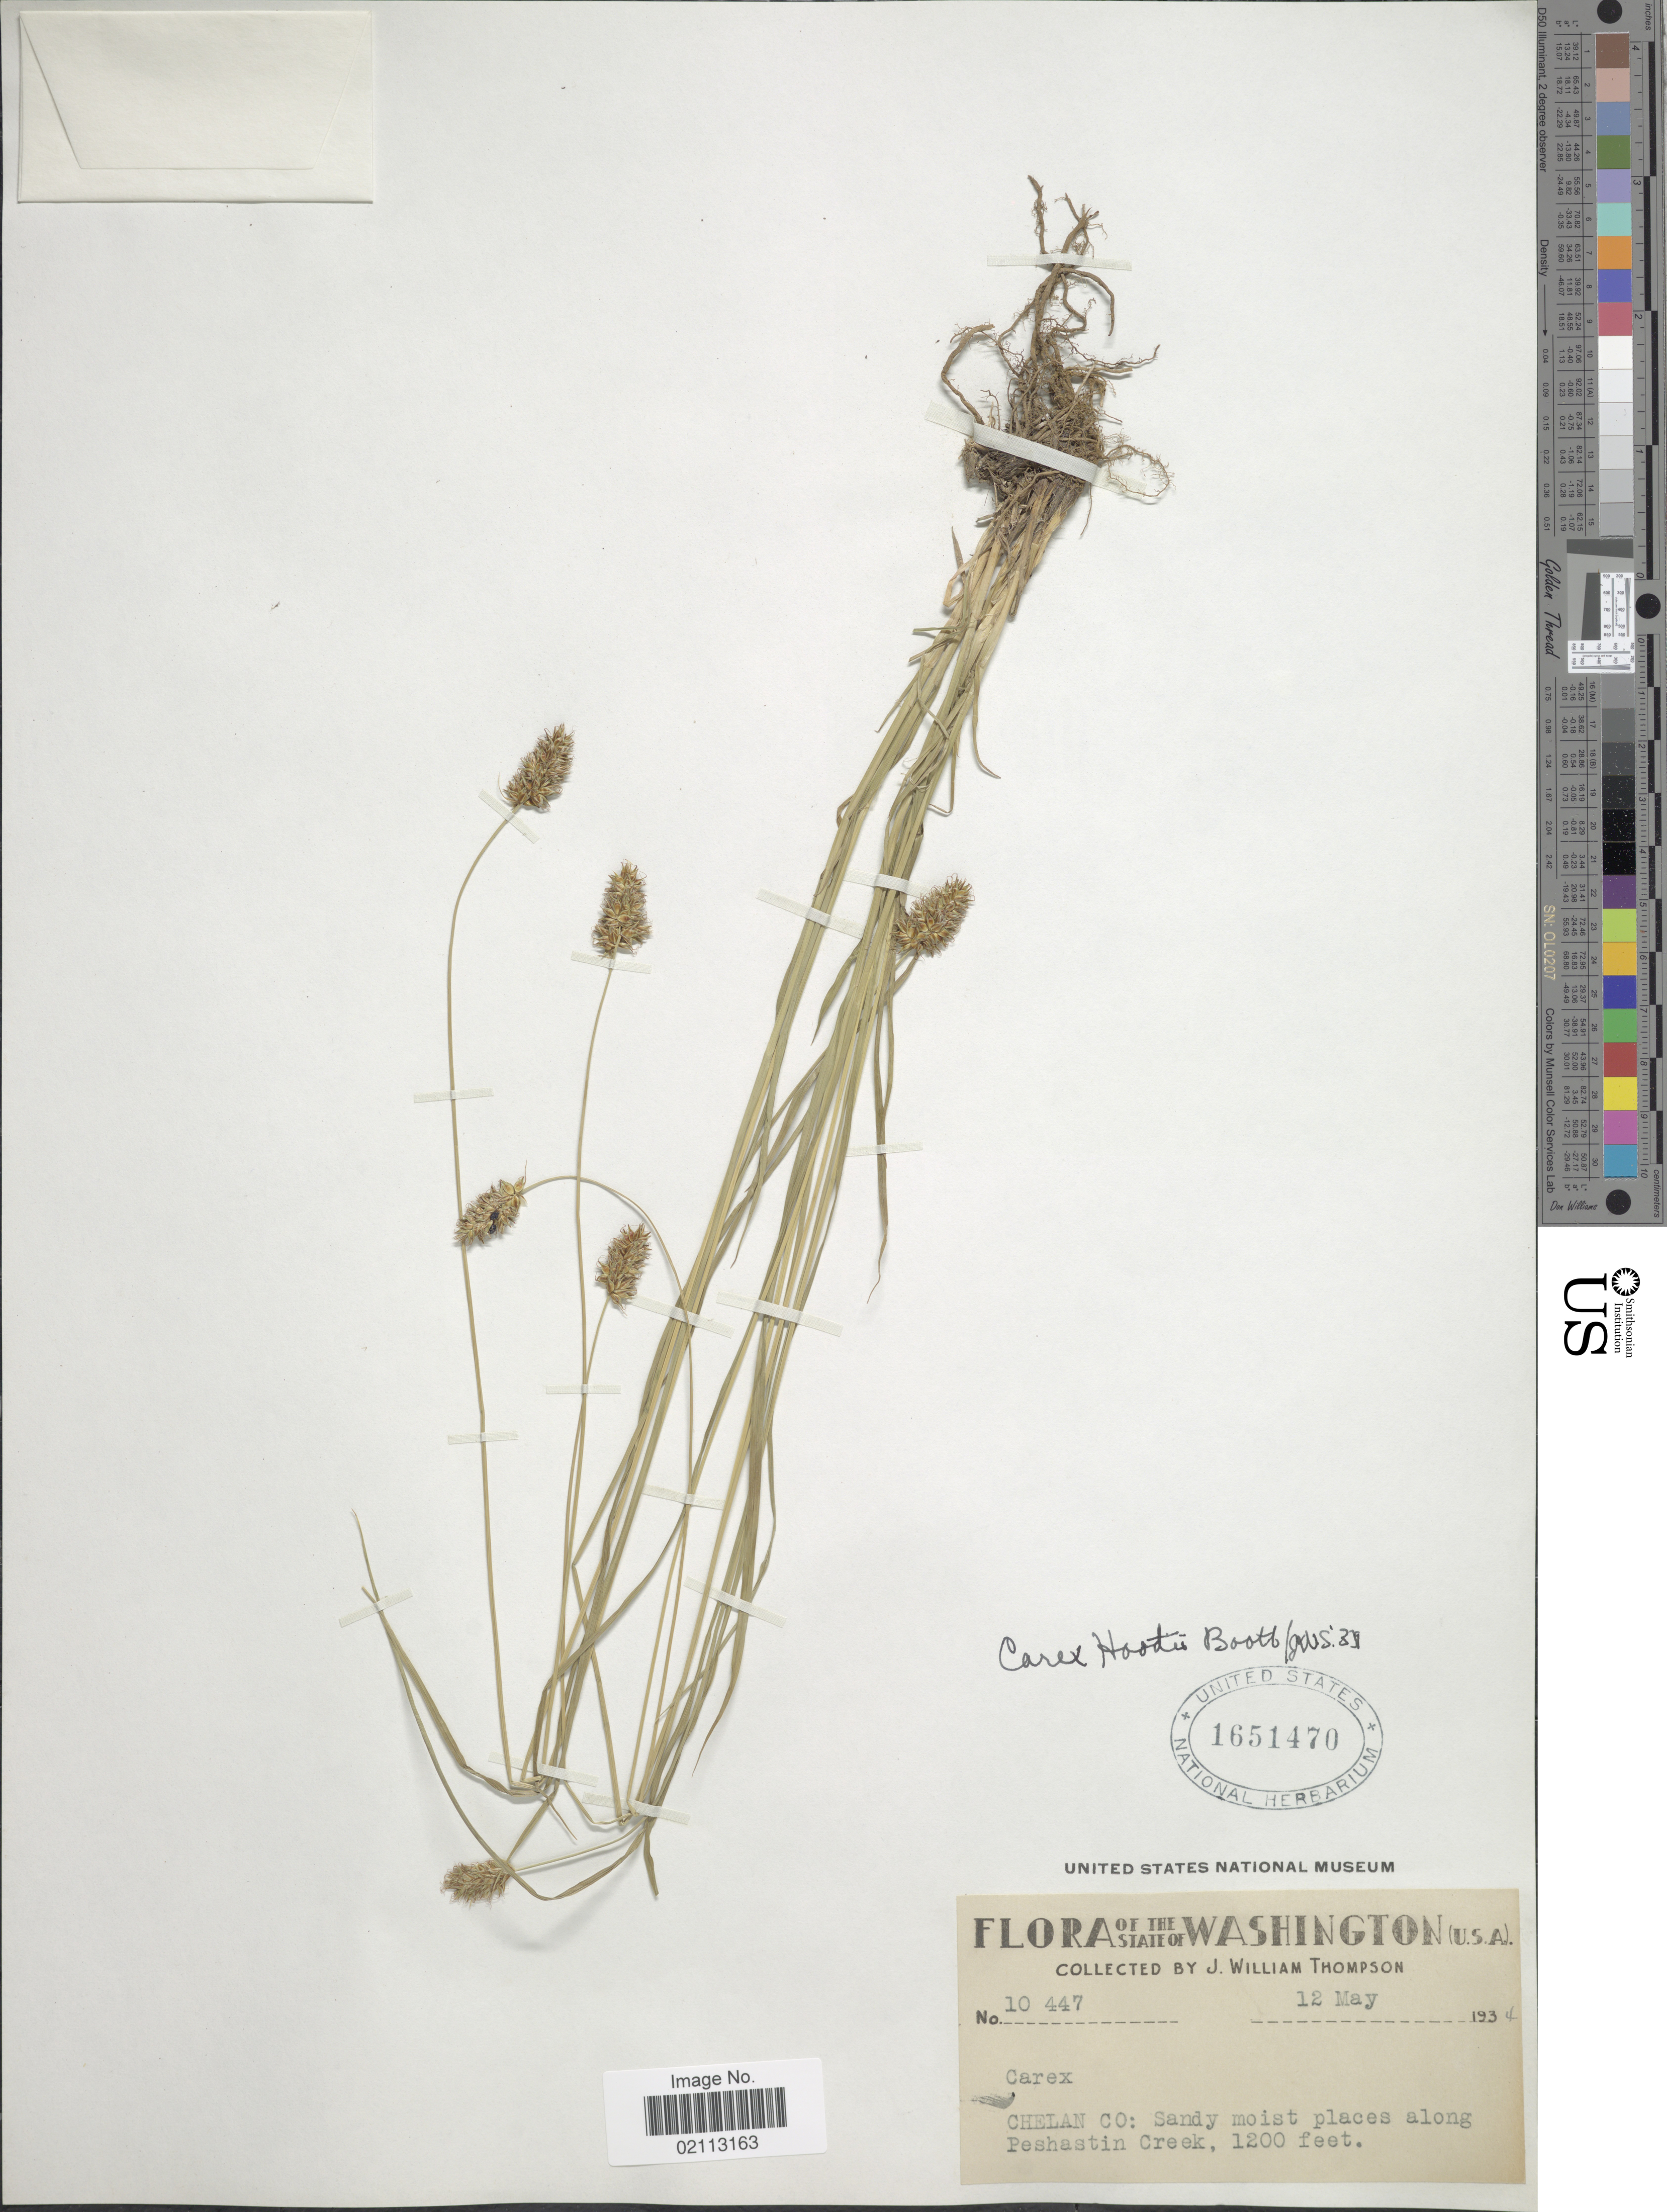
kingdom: Plantae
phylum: Tracheophyta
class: Liliopsida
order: Poales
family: Cyperaceae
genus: Carex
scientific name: Carex hoodii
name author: Boott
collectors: J. W. Thompson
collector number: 10447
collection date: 1934-05-12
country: United States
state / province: Washington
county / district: Chelan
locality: Chelan Co.: Sandy moist places along Peshastin Creek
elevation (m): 366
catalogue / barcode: US 1651470